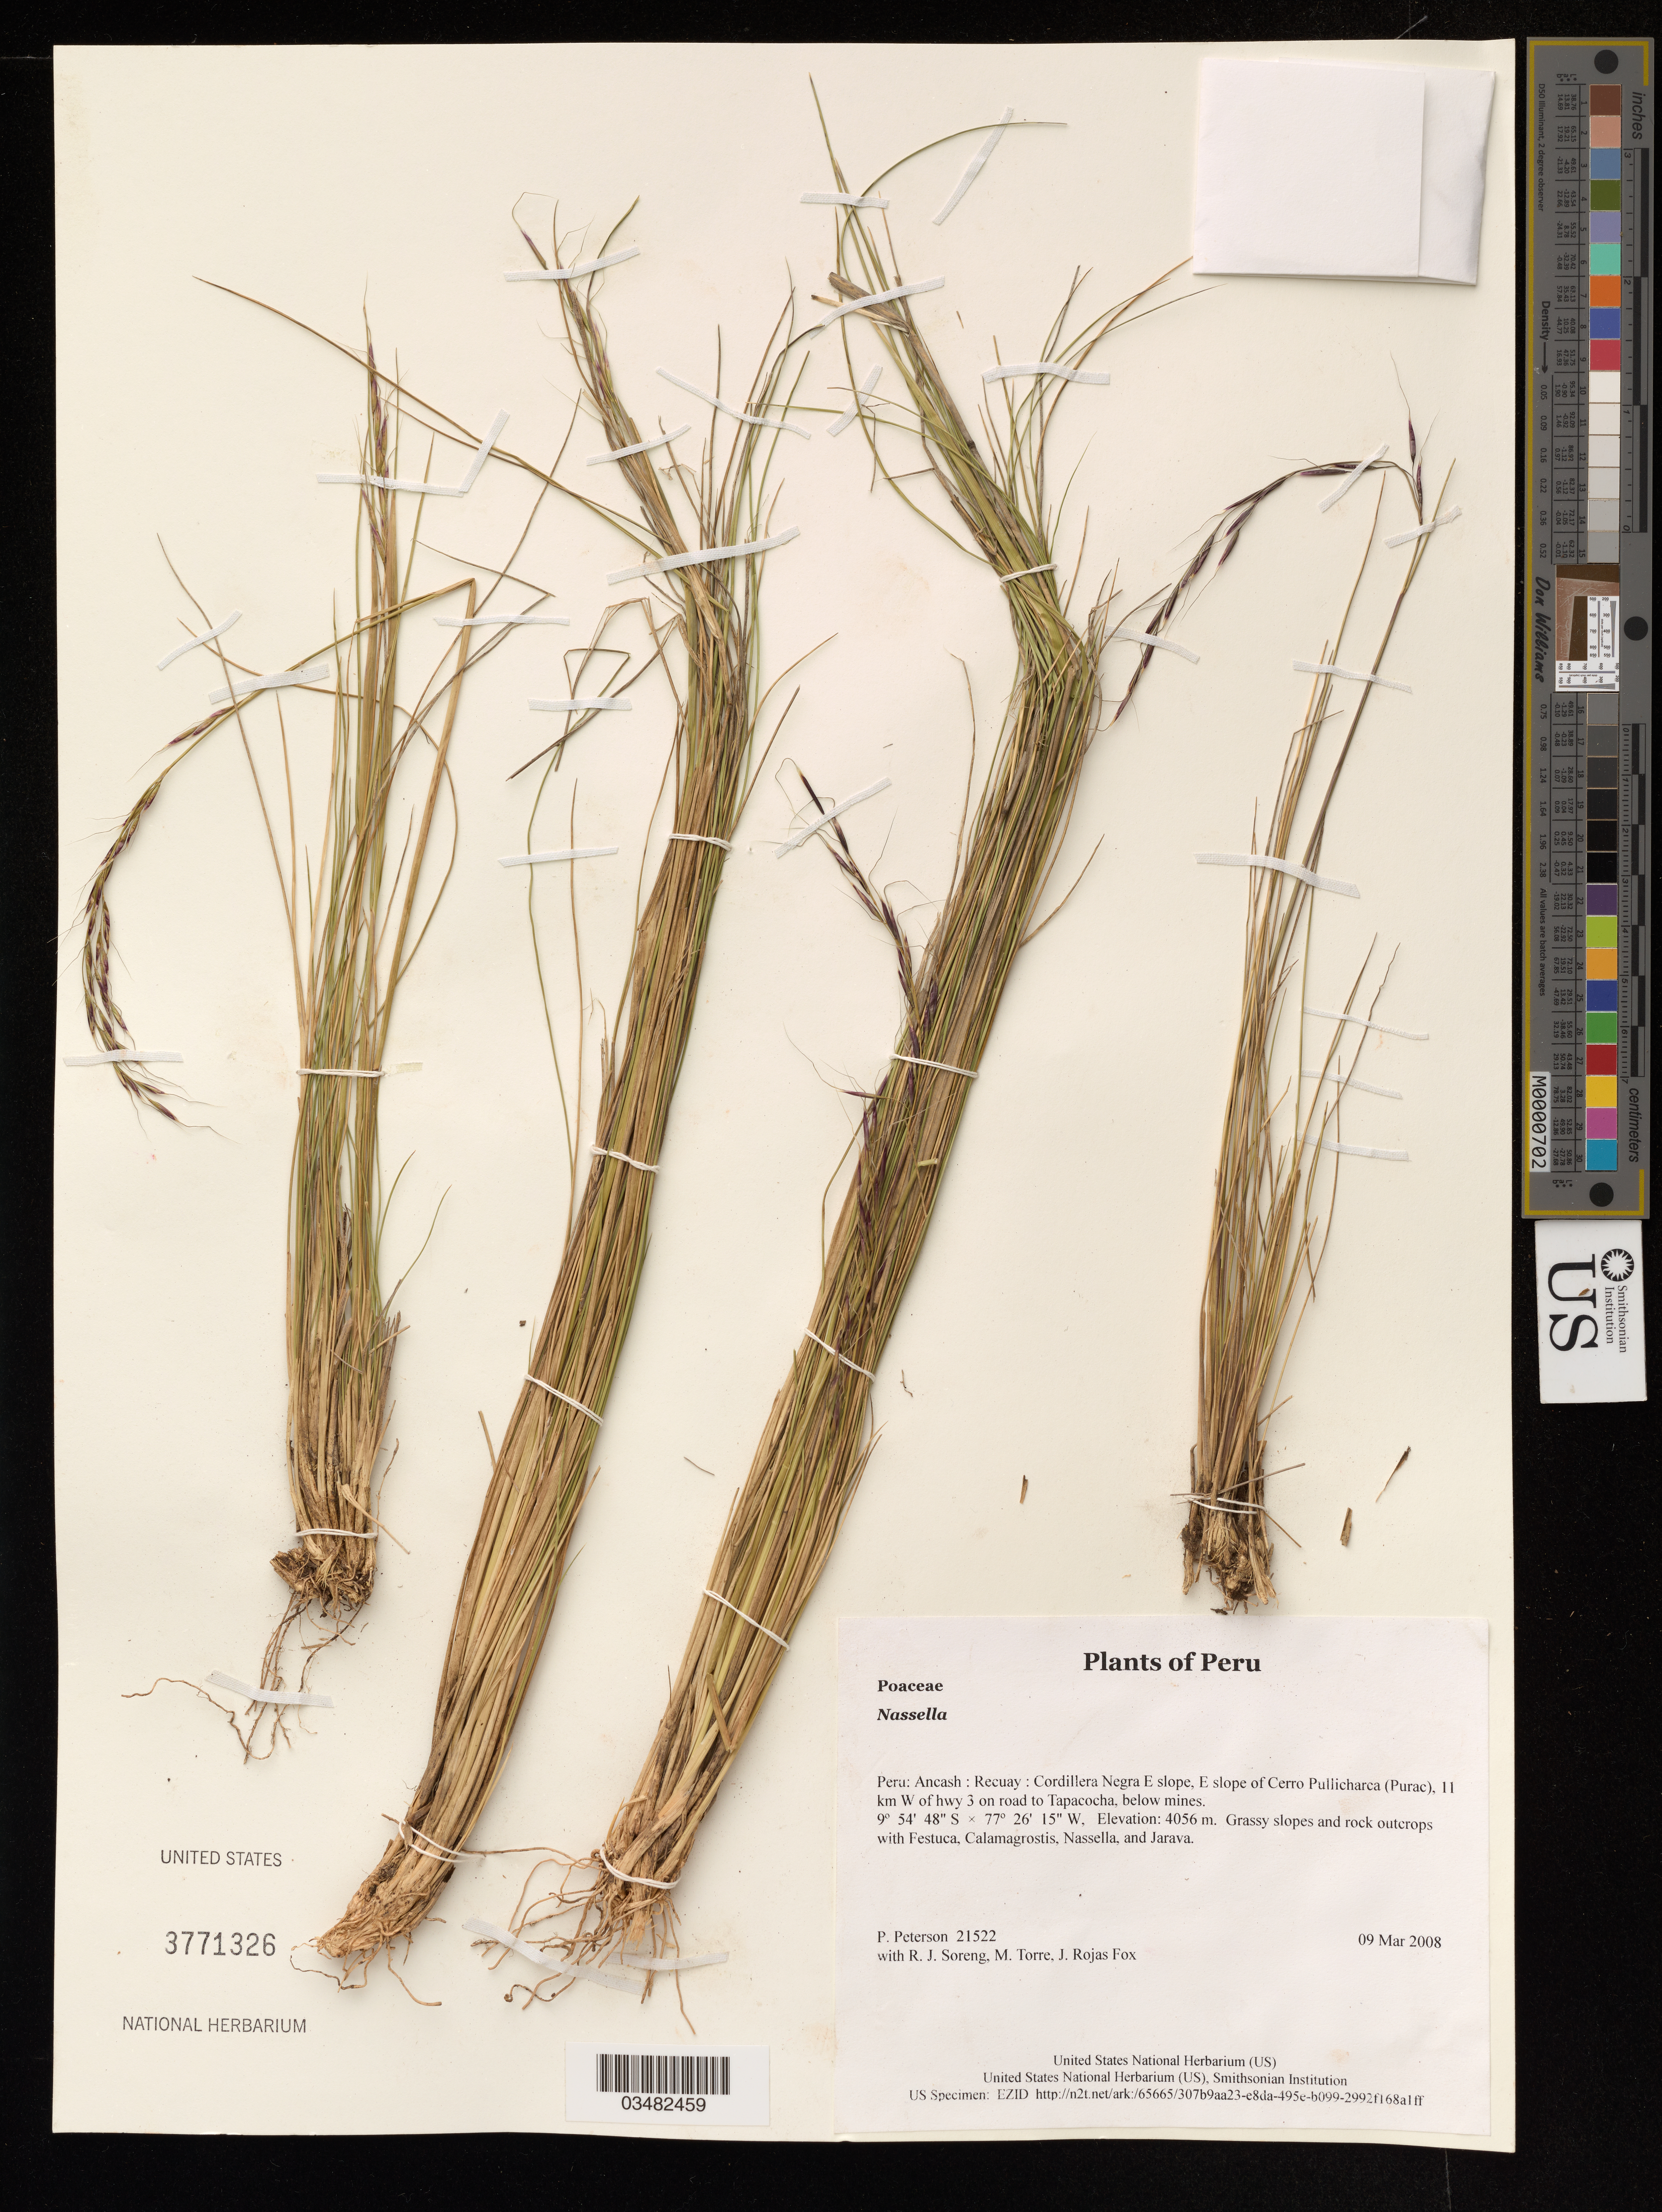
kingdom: Plantae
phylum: Tracheophyta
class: Liliopsida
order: Poales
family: Poaceae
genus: Nassella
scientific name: Nassella sp.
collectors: P. M. Peterson, R. J. Soreng, M. Torre & J. Rojas Fox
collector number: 21522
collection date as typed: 09 Mar 2008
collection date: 2008-03-09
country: Peru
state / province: Ancash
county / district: Recuay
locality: Cordillera Negra E slope, E slope of Cerro Pullicharca (Purac), 11 km W of hwy 3 on road to Tapacocha, below mines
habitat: Grassy slopes and rock outcrops with Festuca, Calamagrostis, Nassella, and Jarava.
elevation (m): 4056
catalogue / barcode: US 3771326